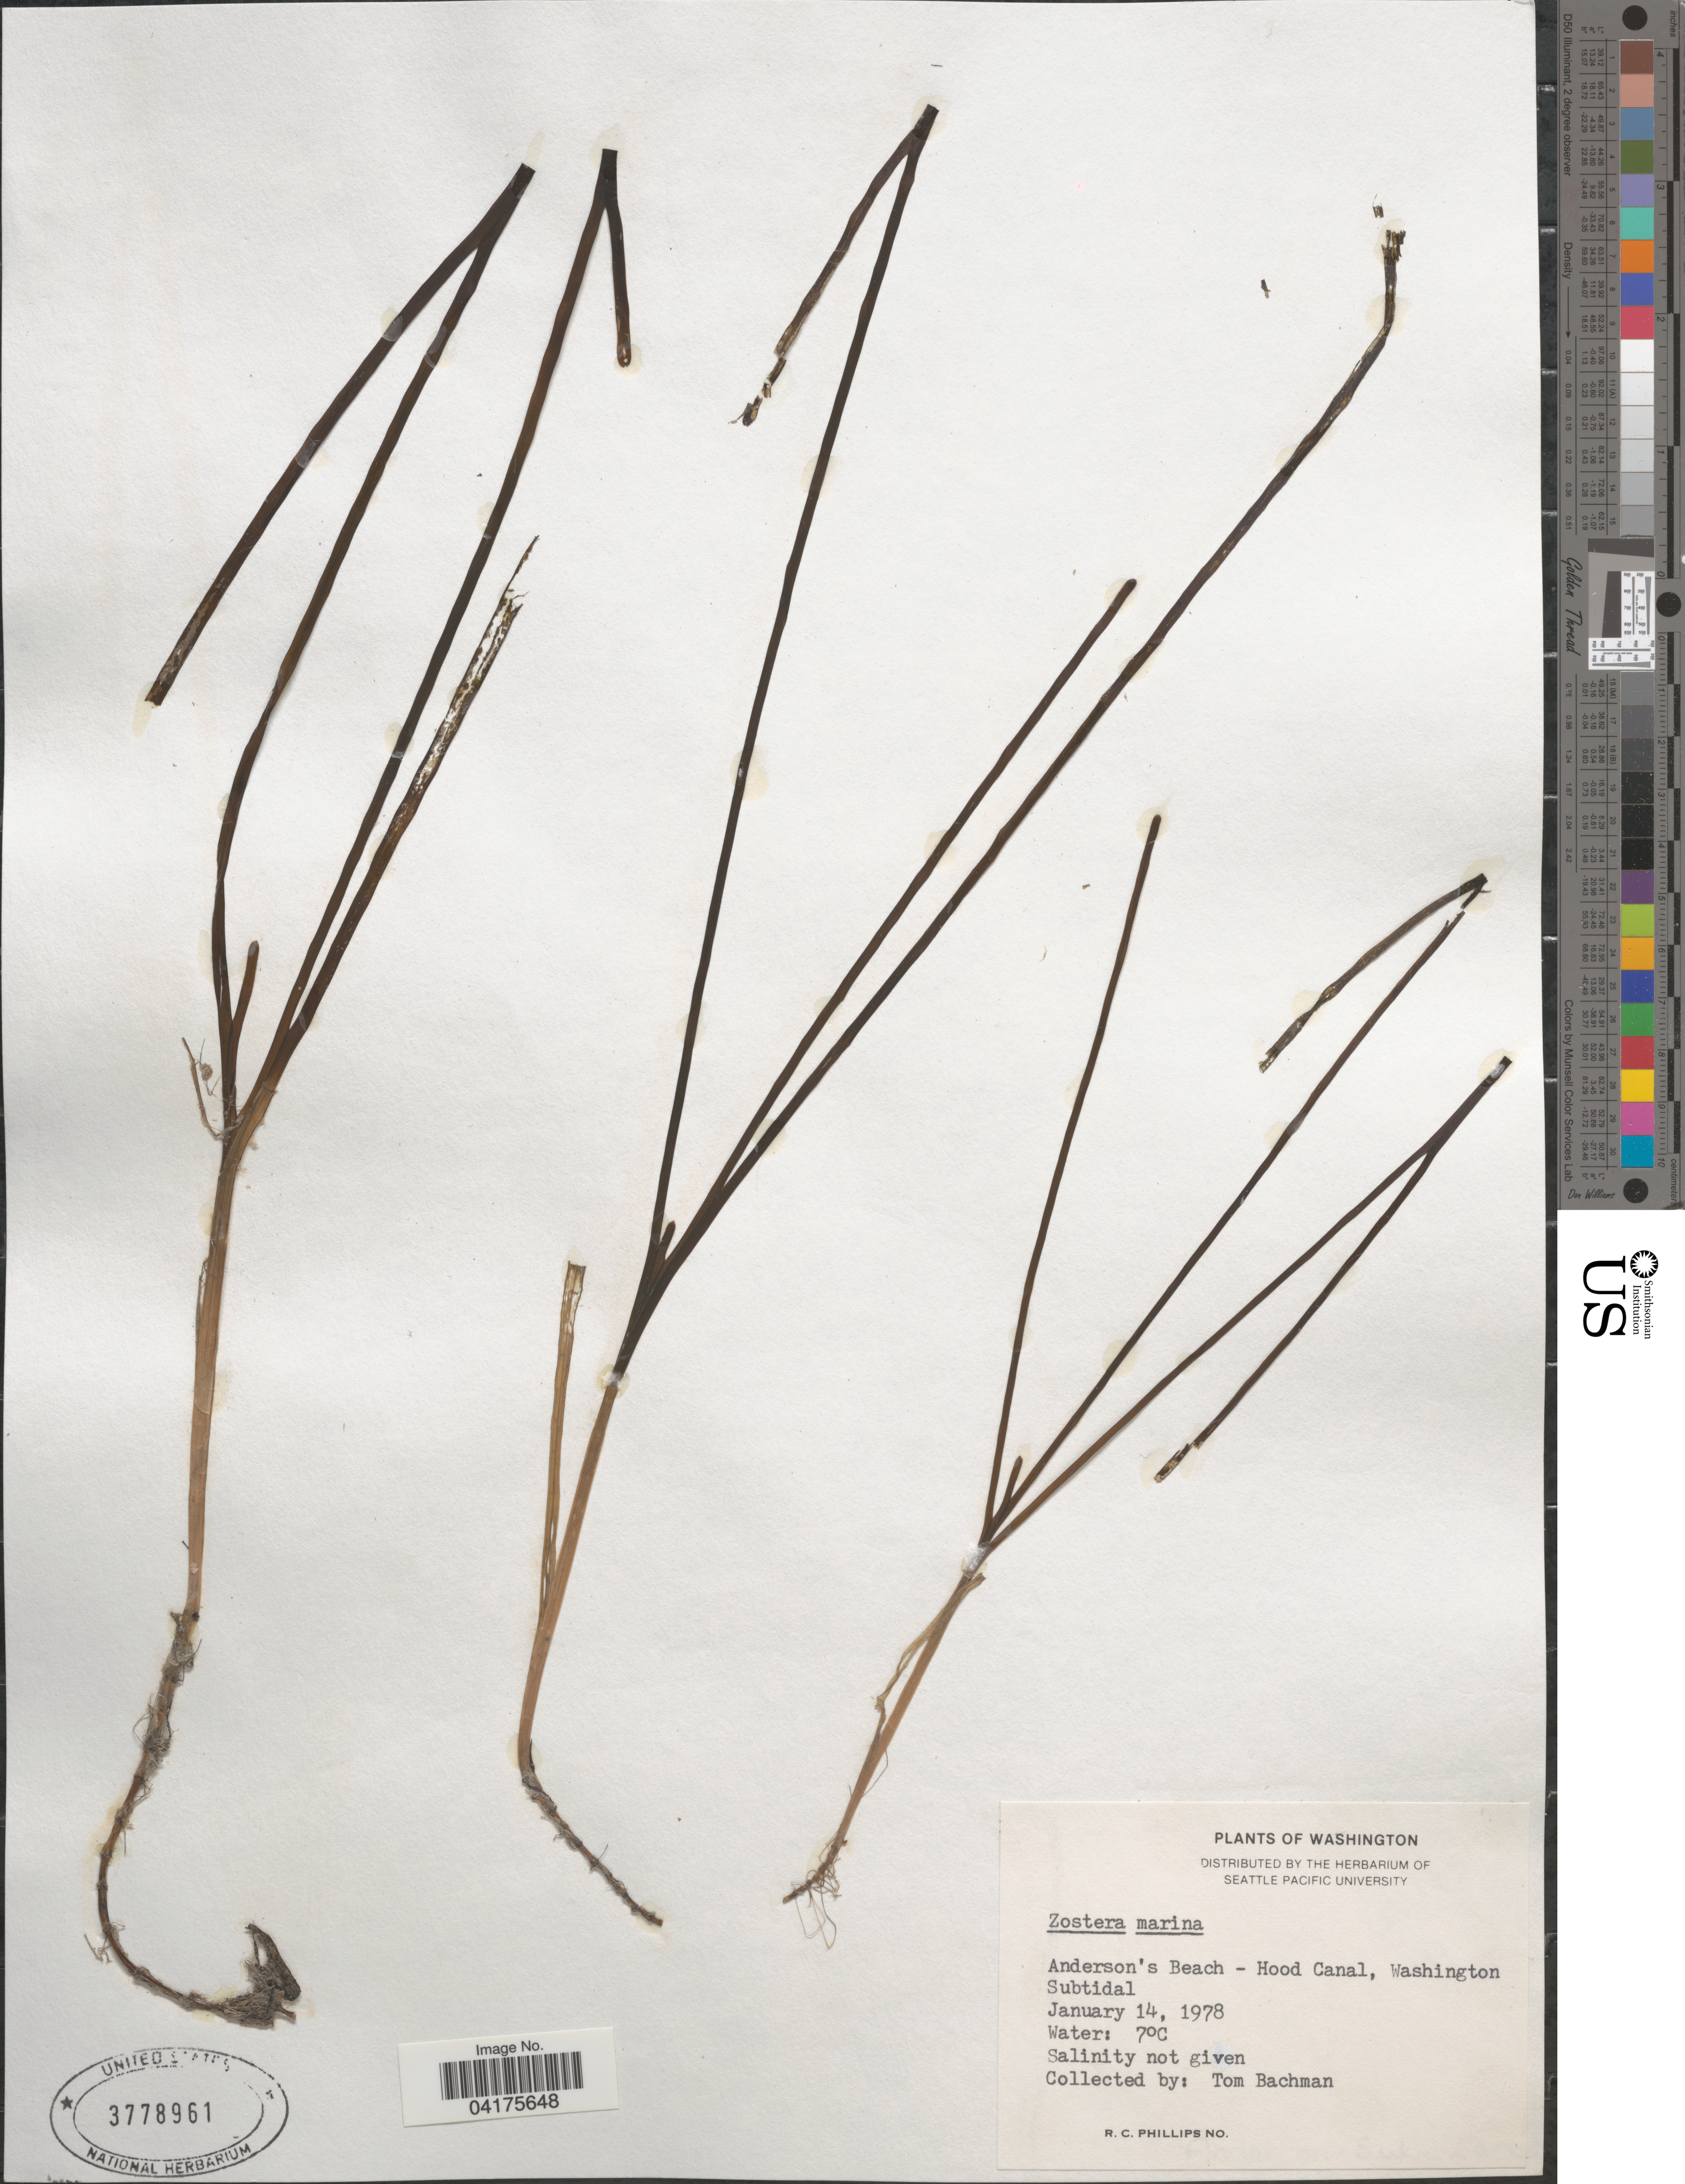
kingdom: Plantae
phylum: Tracheophyta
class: Liliopsida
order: Alismatales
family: Zosteraceae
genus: Zostera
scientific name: Zostera marina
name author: L.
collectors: T. Bachman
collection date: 1978-01-14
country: United States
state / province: Washington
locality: Anderson's Beach - Hood Canal.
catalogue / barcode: US 3778961